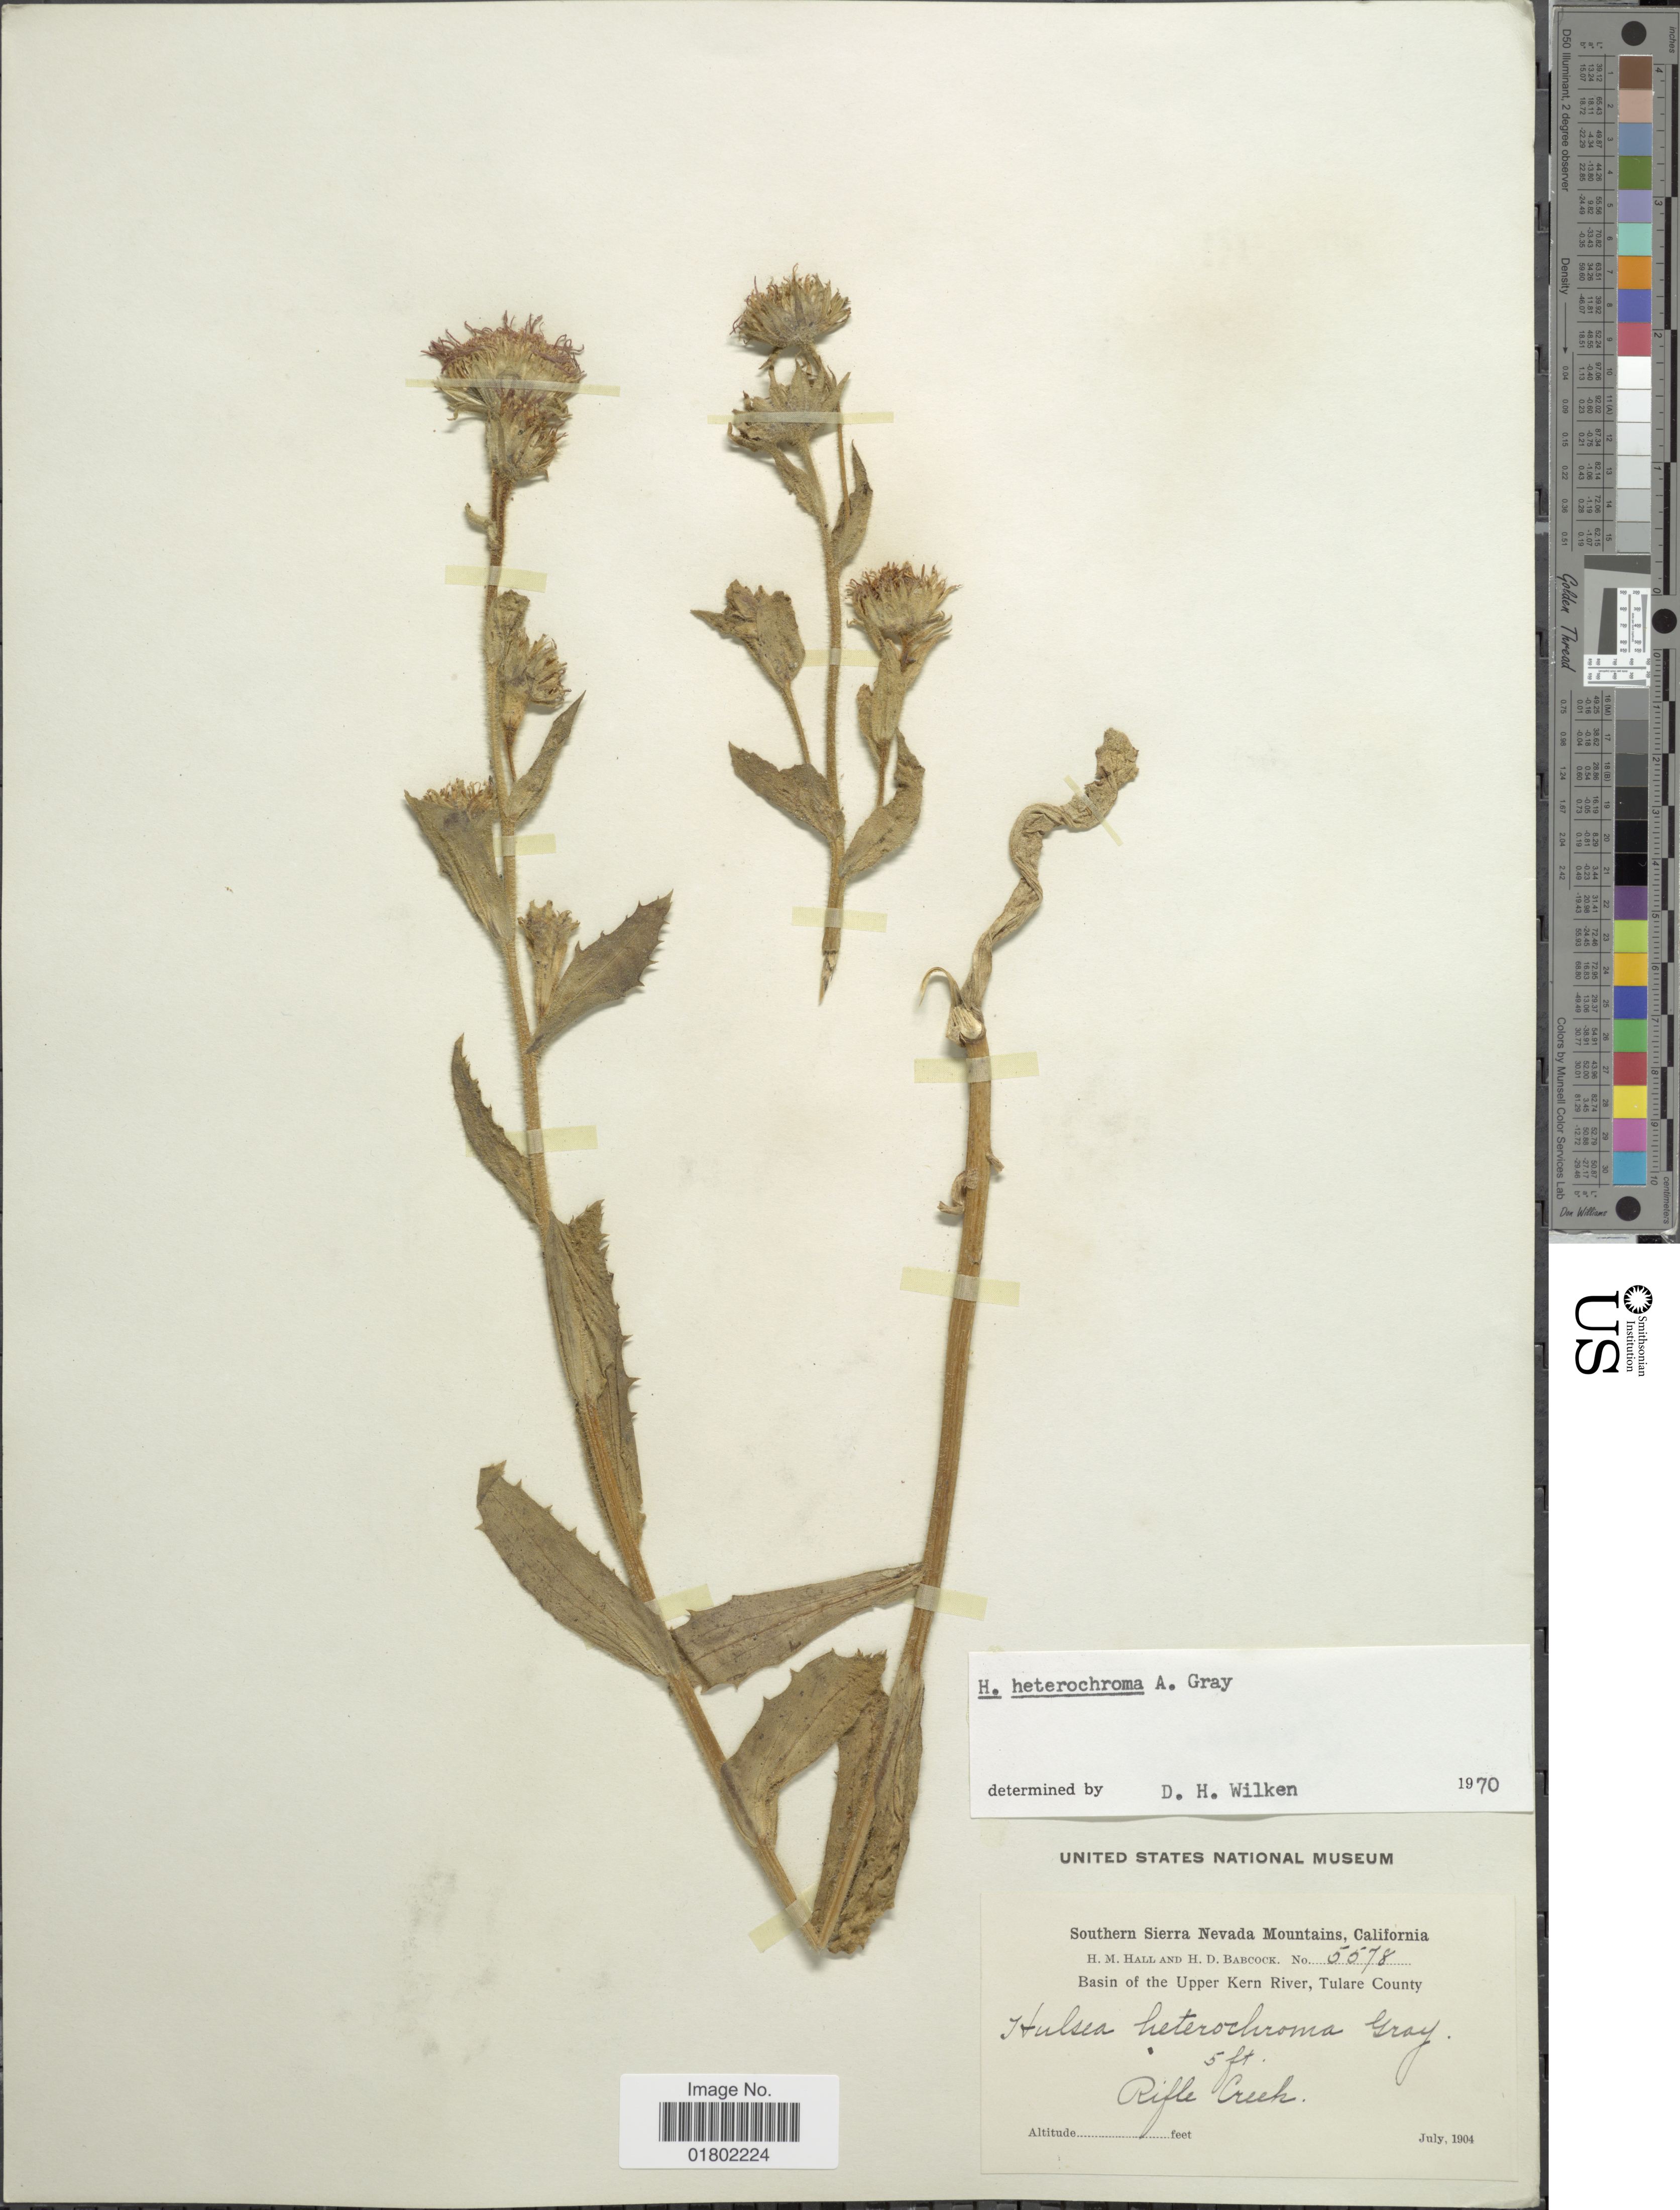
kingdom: Plantae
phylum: Tracheophyta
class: Magnoliopsida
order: Asterales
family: Asteraceae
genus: Hulsea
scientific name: Hulsea heterochroma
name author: A. Gray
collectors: H. M. Hall & H. Babcock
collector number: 5578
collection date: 1904-07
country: United States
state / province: California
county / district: Tulare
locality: Southern Sierra Nevada Mountains, Basin of the Upper Kern River, Tulare County, Rifle Creek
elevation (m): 2